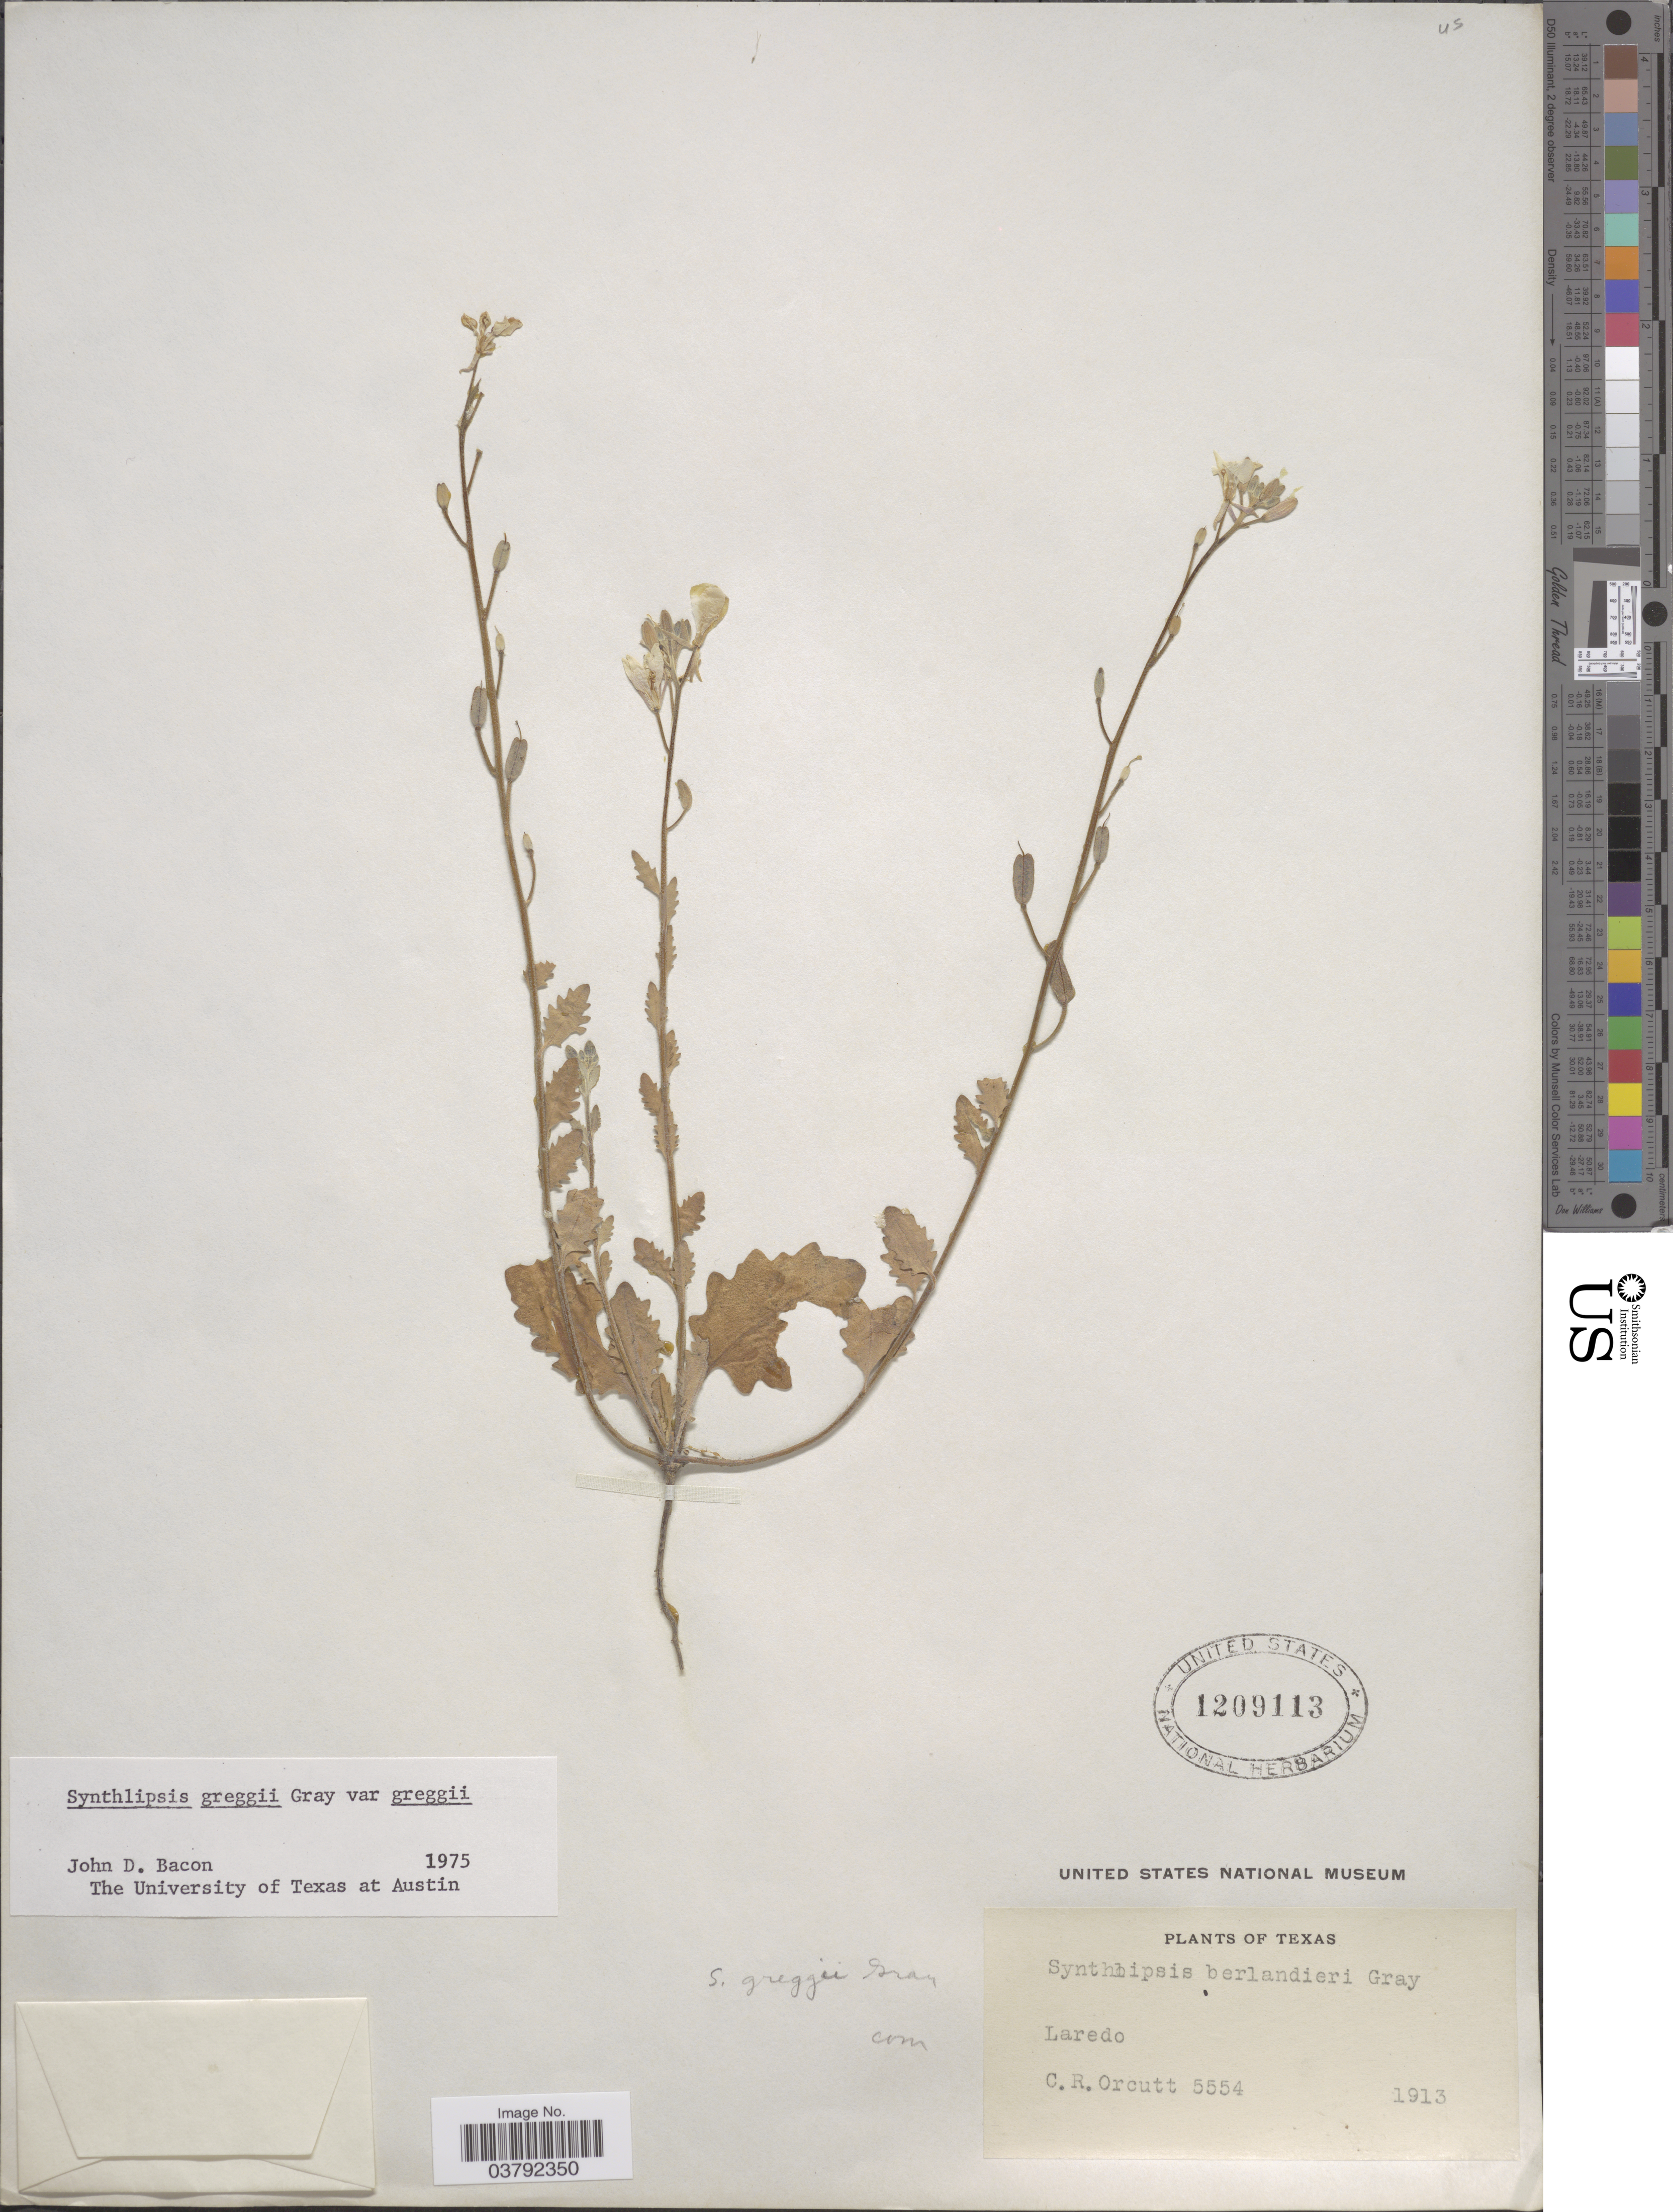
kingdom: Plantae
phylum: Tracheophyta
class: Magnoliopsida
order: Brassicales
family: Brassicaceae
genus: Synthlipsis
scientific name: Synthlipsis greggii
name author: A. Gray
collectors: C. R. Orcutt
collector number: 5554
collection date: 1913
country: United States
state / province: Texas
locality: Laredo.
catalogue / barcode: US 1209113